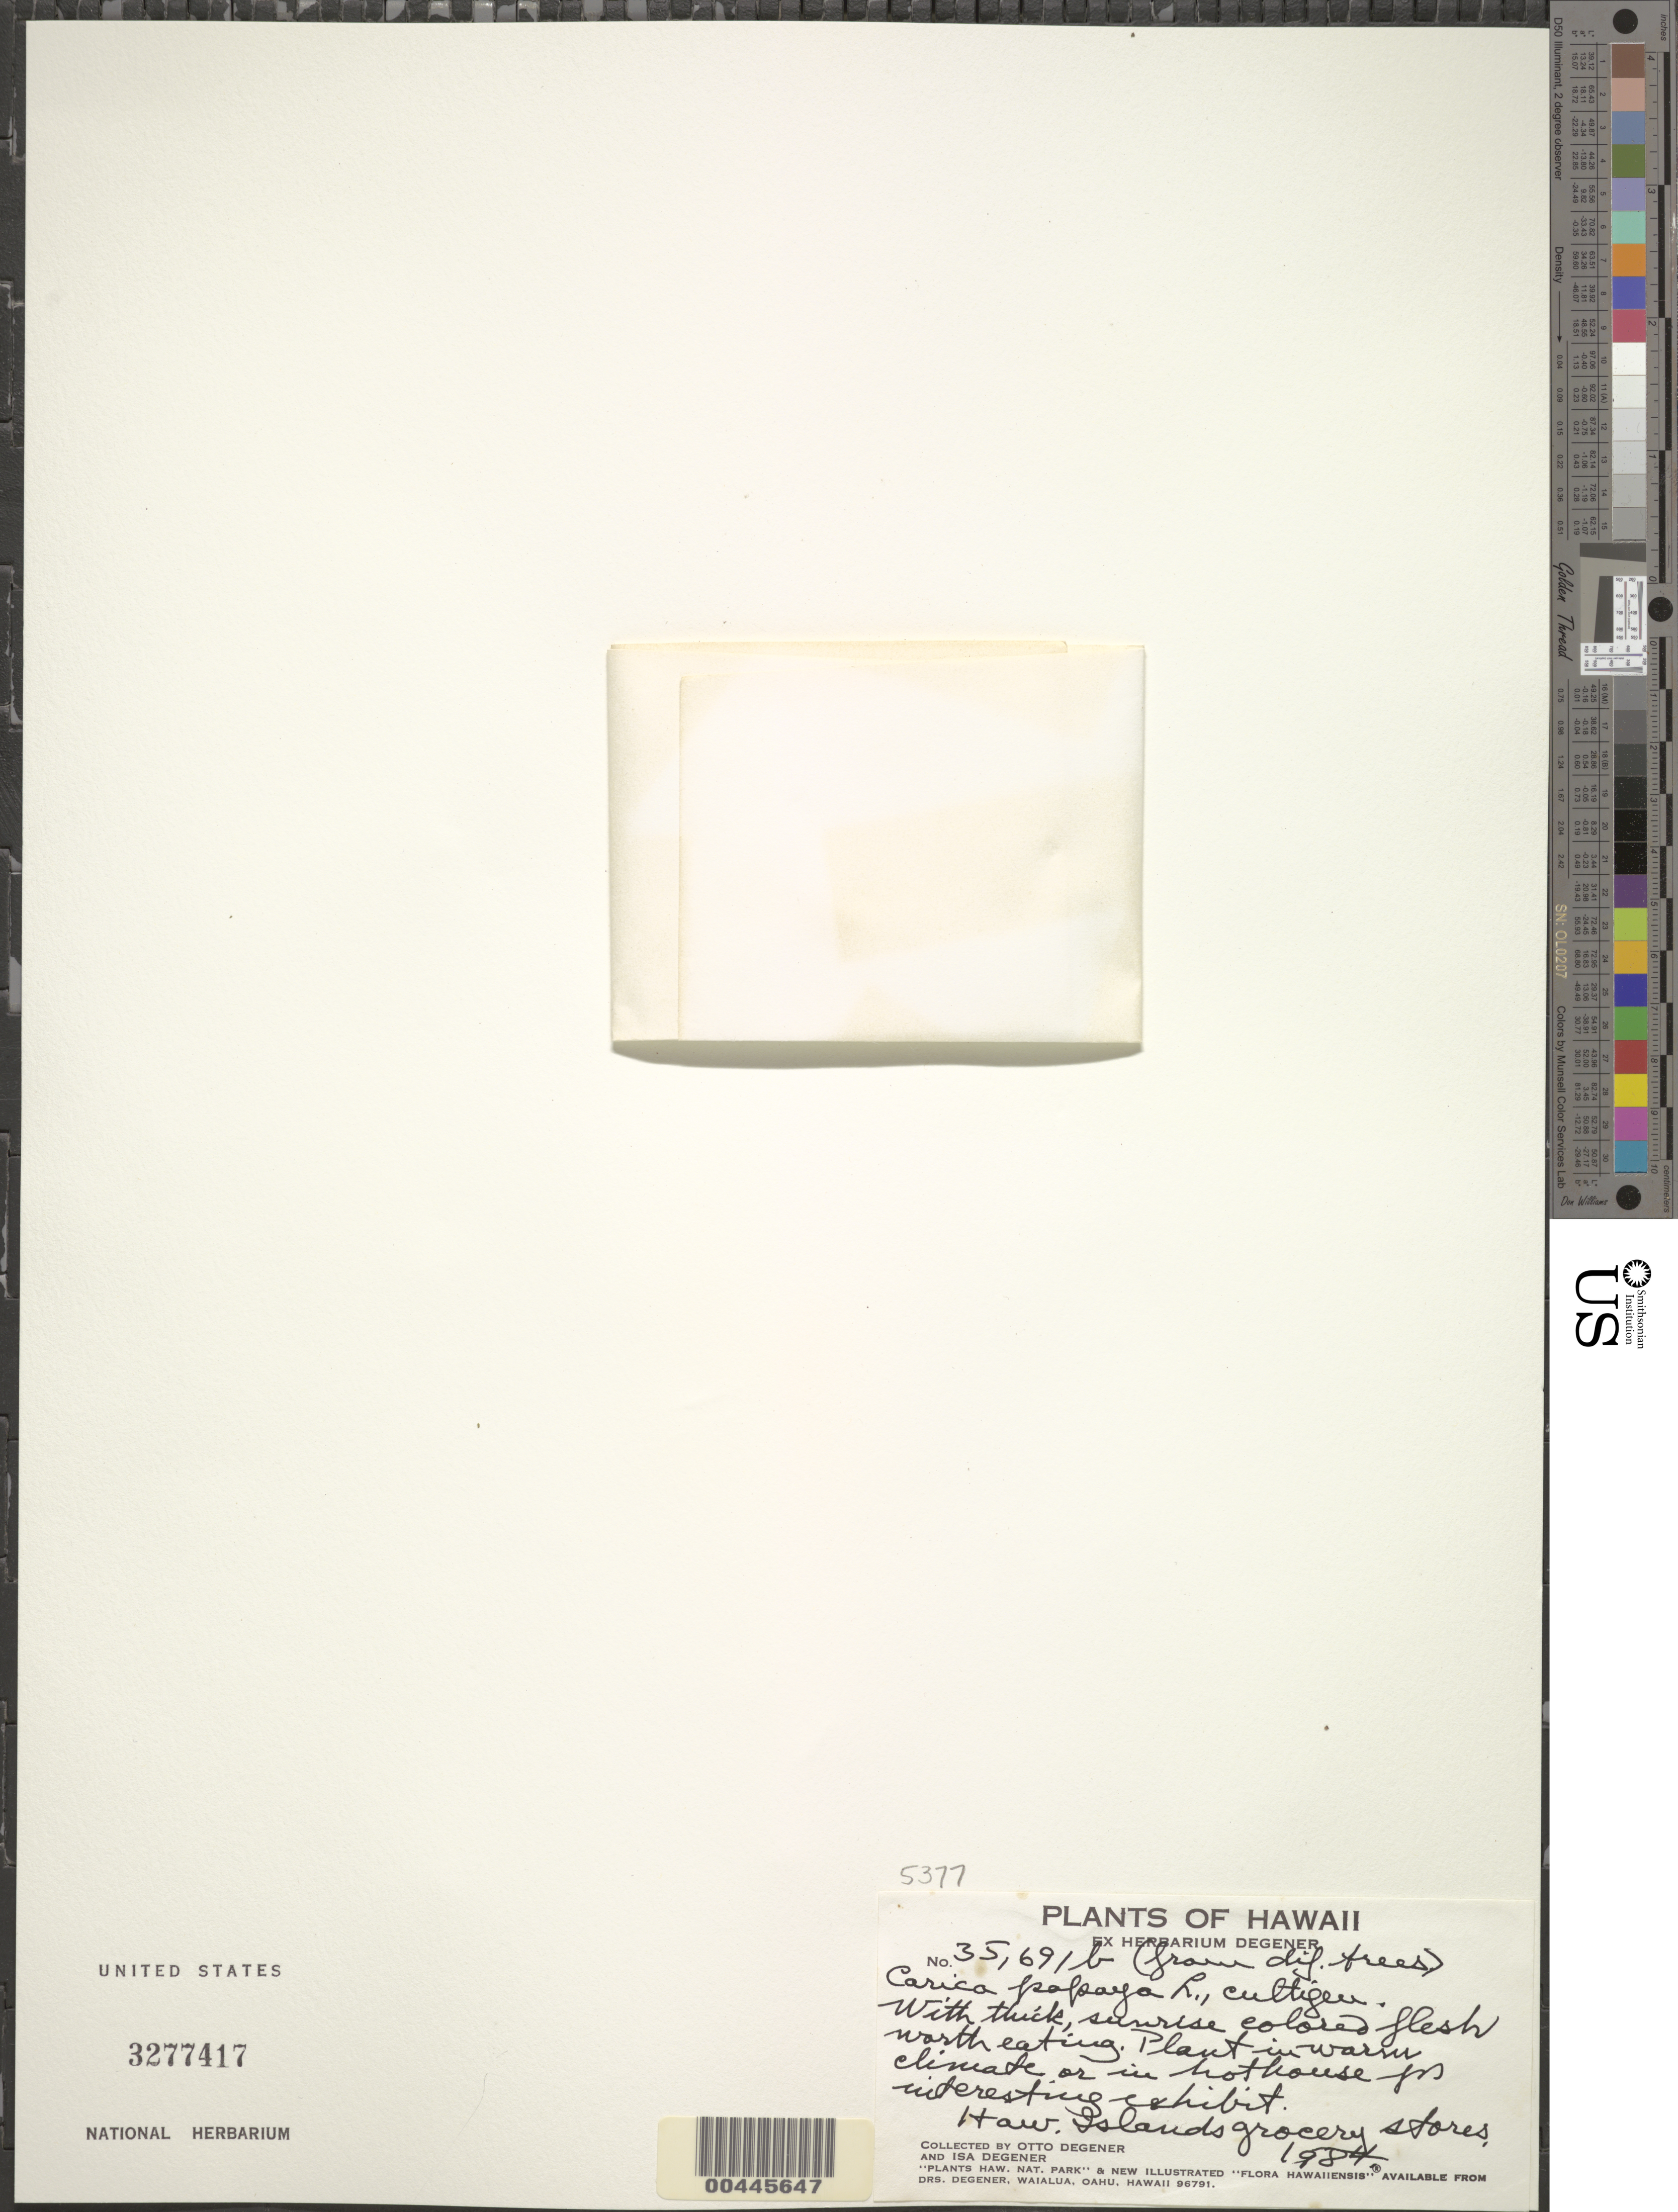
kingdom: Plantae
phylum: Tracheophyta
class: Magnoliopsida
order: Brassicales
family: Caricaceae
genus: Carica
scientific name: Carica papaya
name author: L.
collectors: O. Degener & I. Degener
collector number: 35691b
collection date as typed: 1984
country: United States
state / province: Hawaii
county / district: Hawaii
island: Hawaii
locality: Hawaii Islands grocery stores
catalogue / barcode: US 3277417